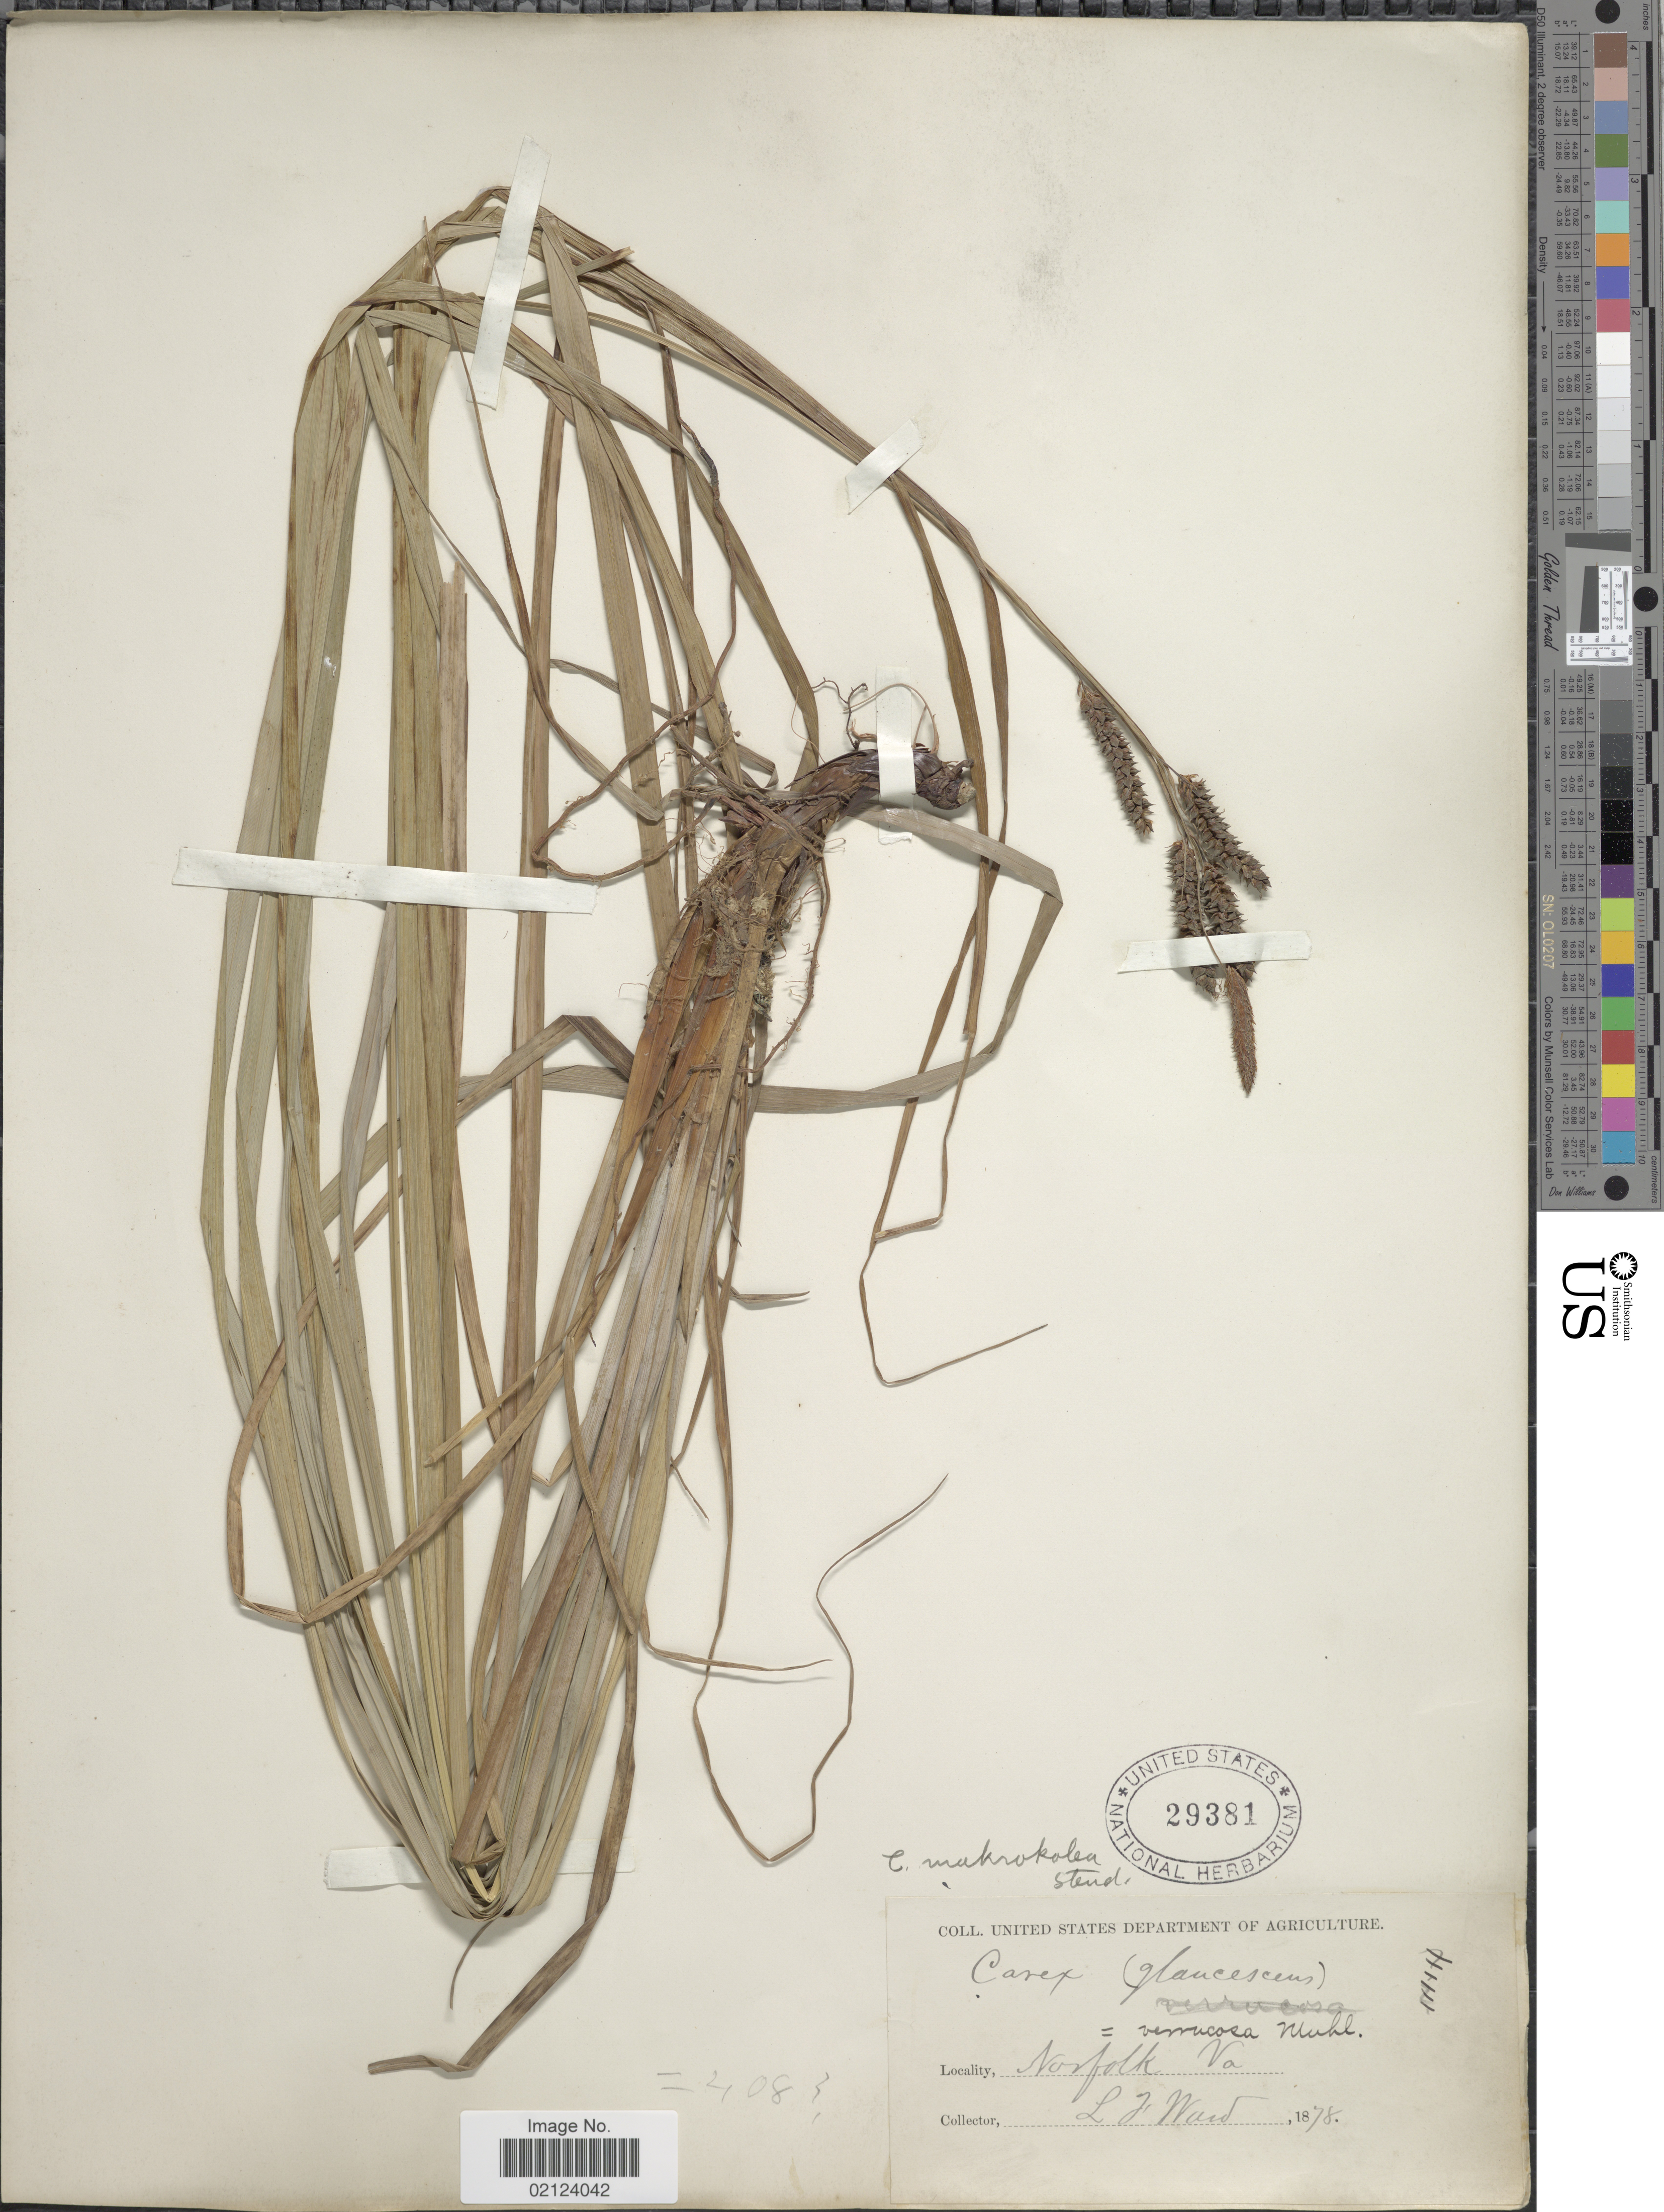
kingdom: Plantae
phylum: Tracheophyta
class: Liliopsida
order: Poales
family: Cyperaceae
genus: Carex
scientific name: Carex glaucescens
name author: Elliott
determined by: Strong, Mark T., (BOT), Smithsonian Institution - National Museum of Natural History (UNITED STATES)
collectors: L. Ward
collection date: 1878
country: United States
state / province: Virginia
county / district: City of Norfolk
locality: Norfolk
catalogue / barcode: US 29381